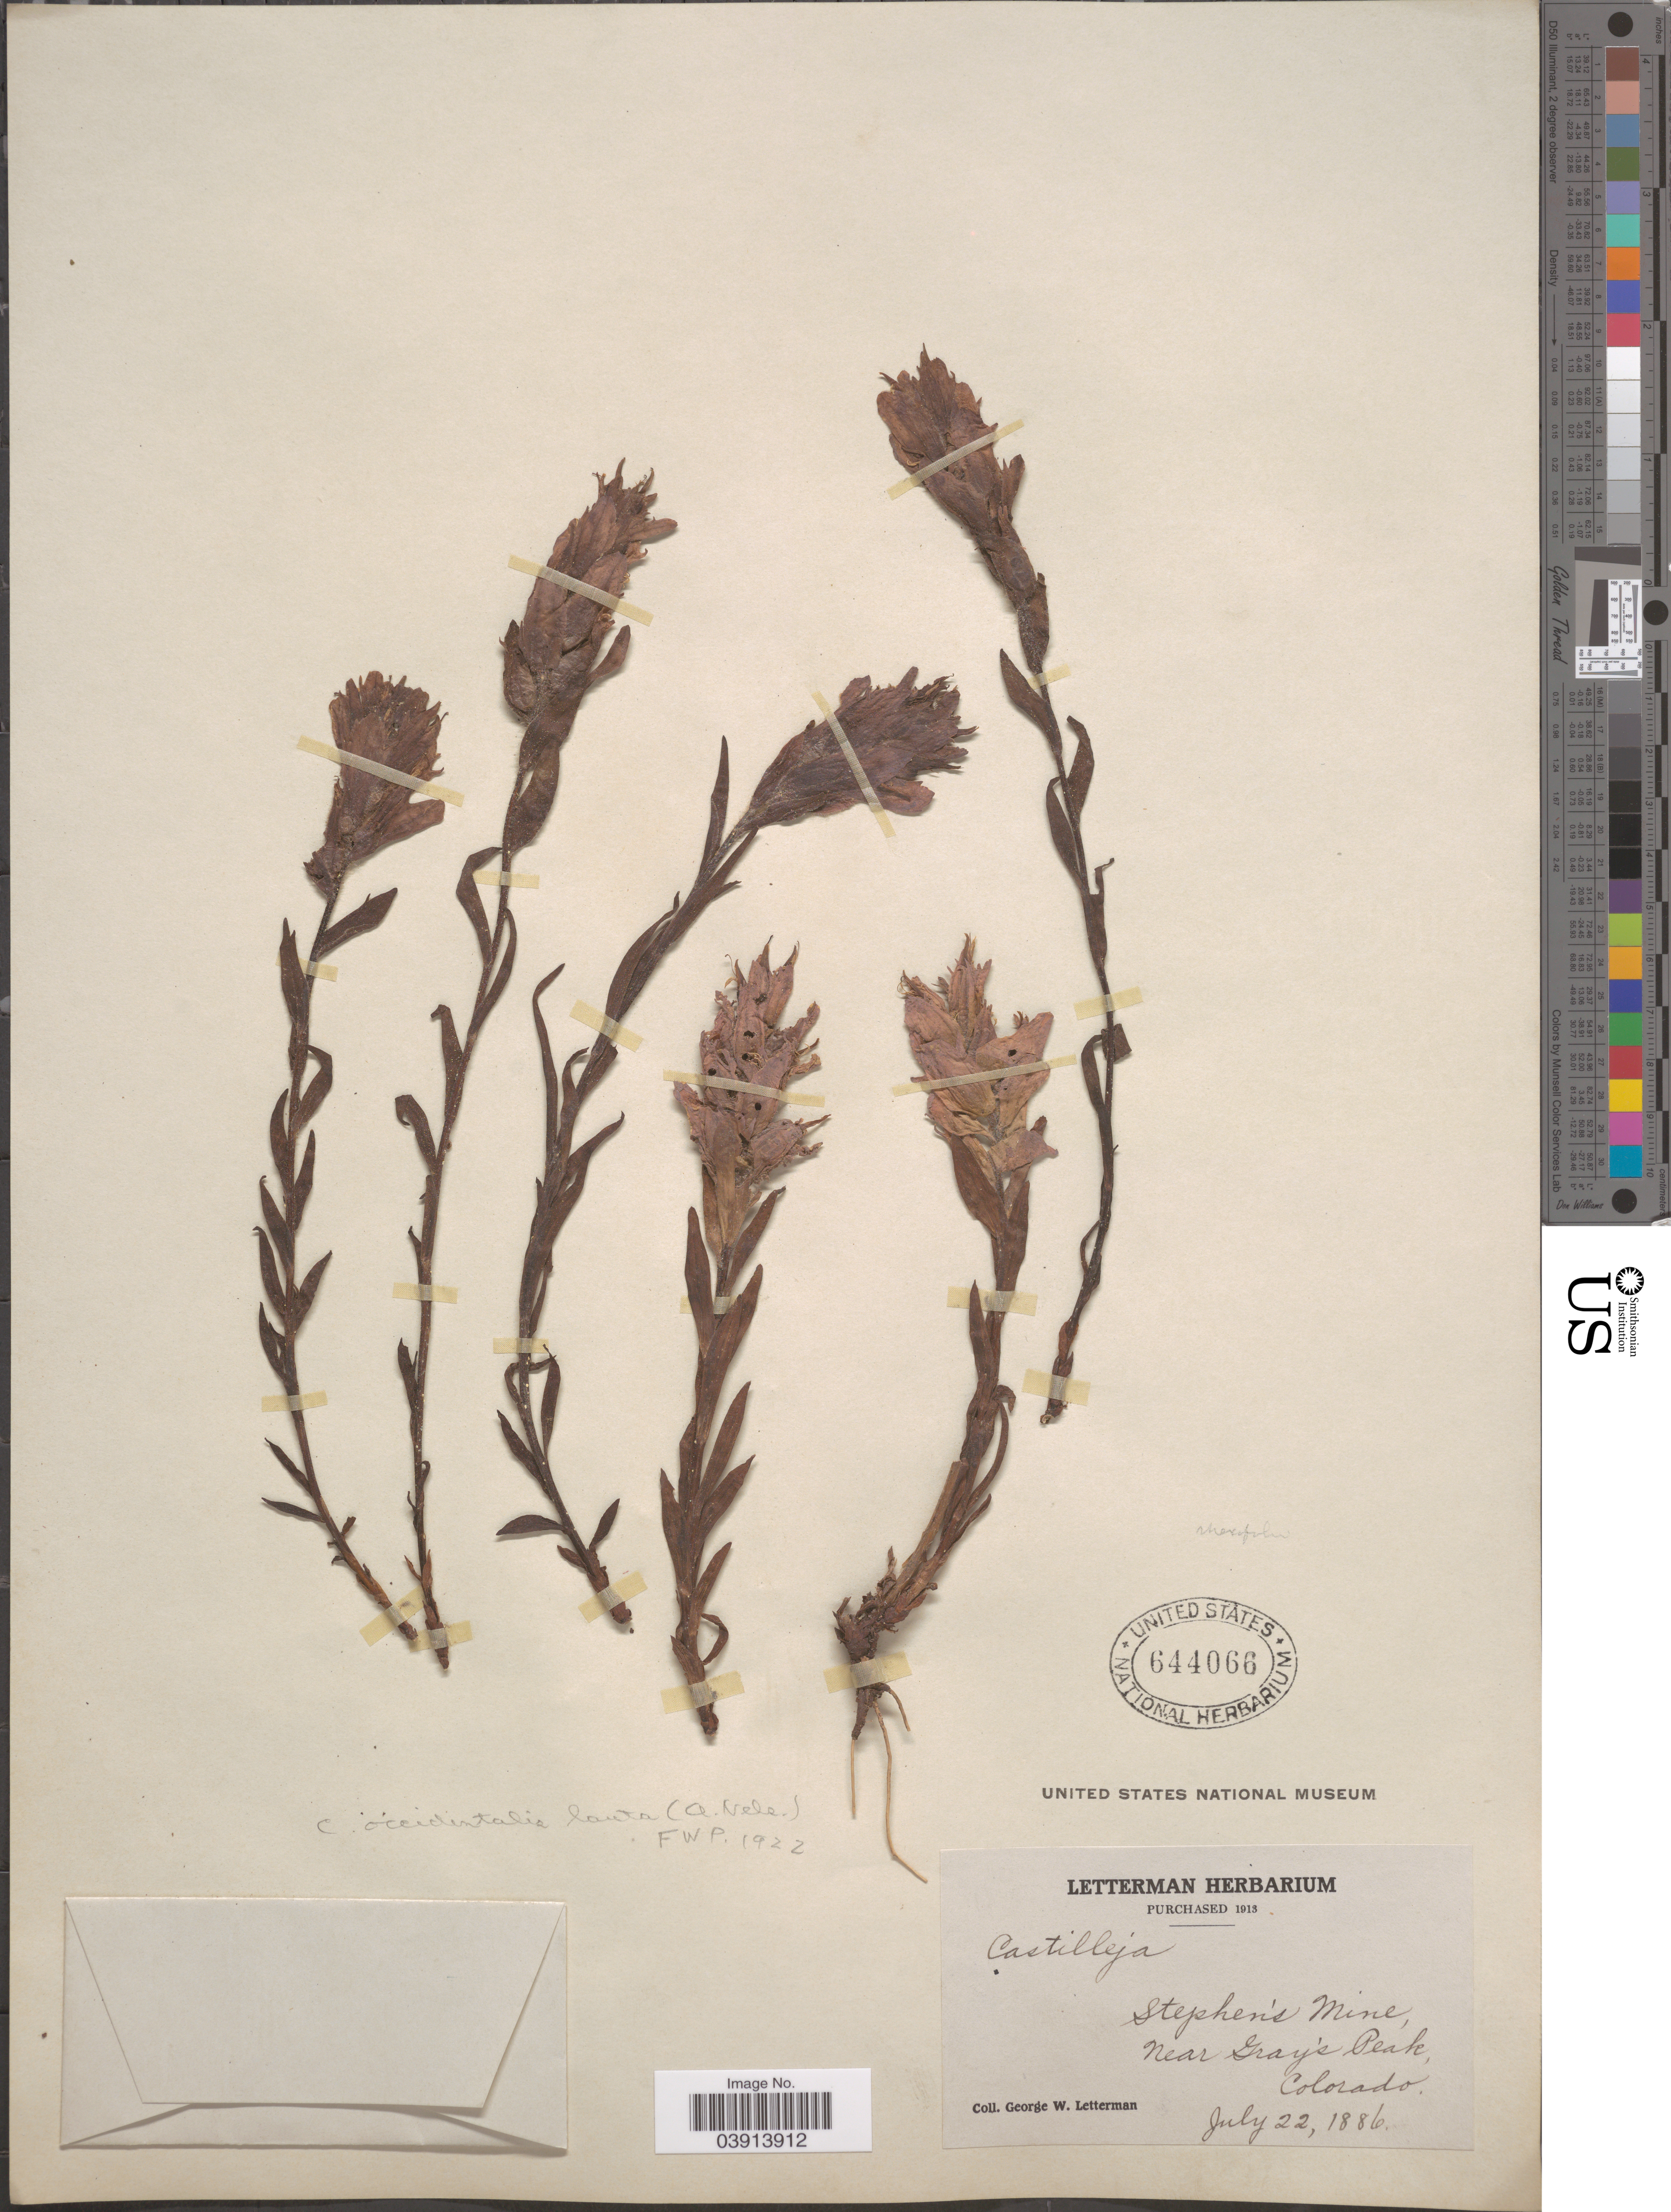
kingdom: Plantae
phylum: Tracheophyta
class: Magnoliopsida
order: Lamiales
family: Orobanchaceae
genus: Castilleja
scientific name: Castilleja rhexiifolia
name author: Rydb.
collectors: G. W. Letterman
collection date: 1886-07-22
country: United States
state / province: Colorado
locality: Stephen's Mine, near Gray's Peak.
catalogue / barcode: US 644066